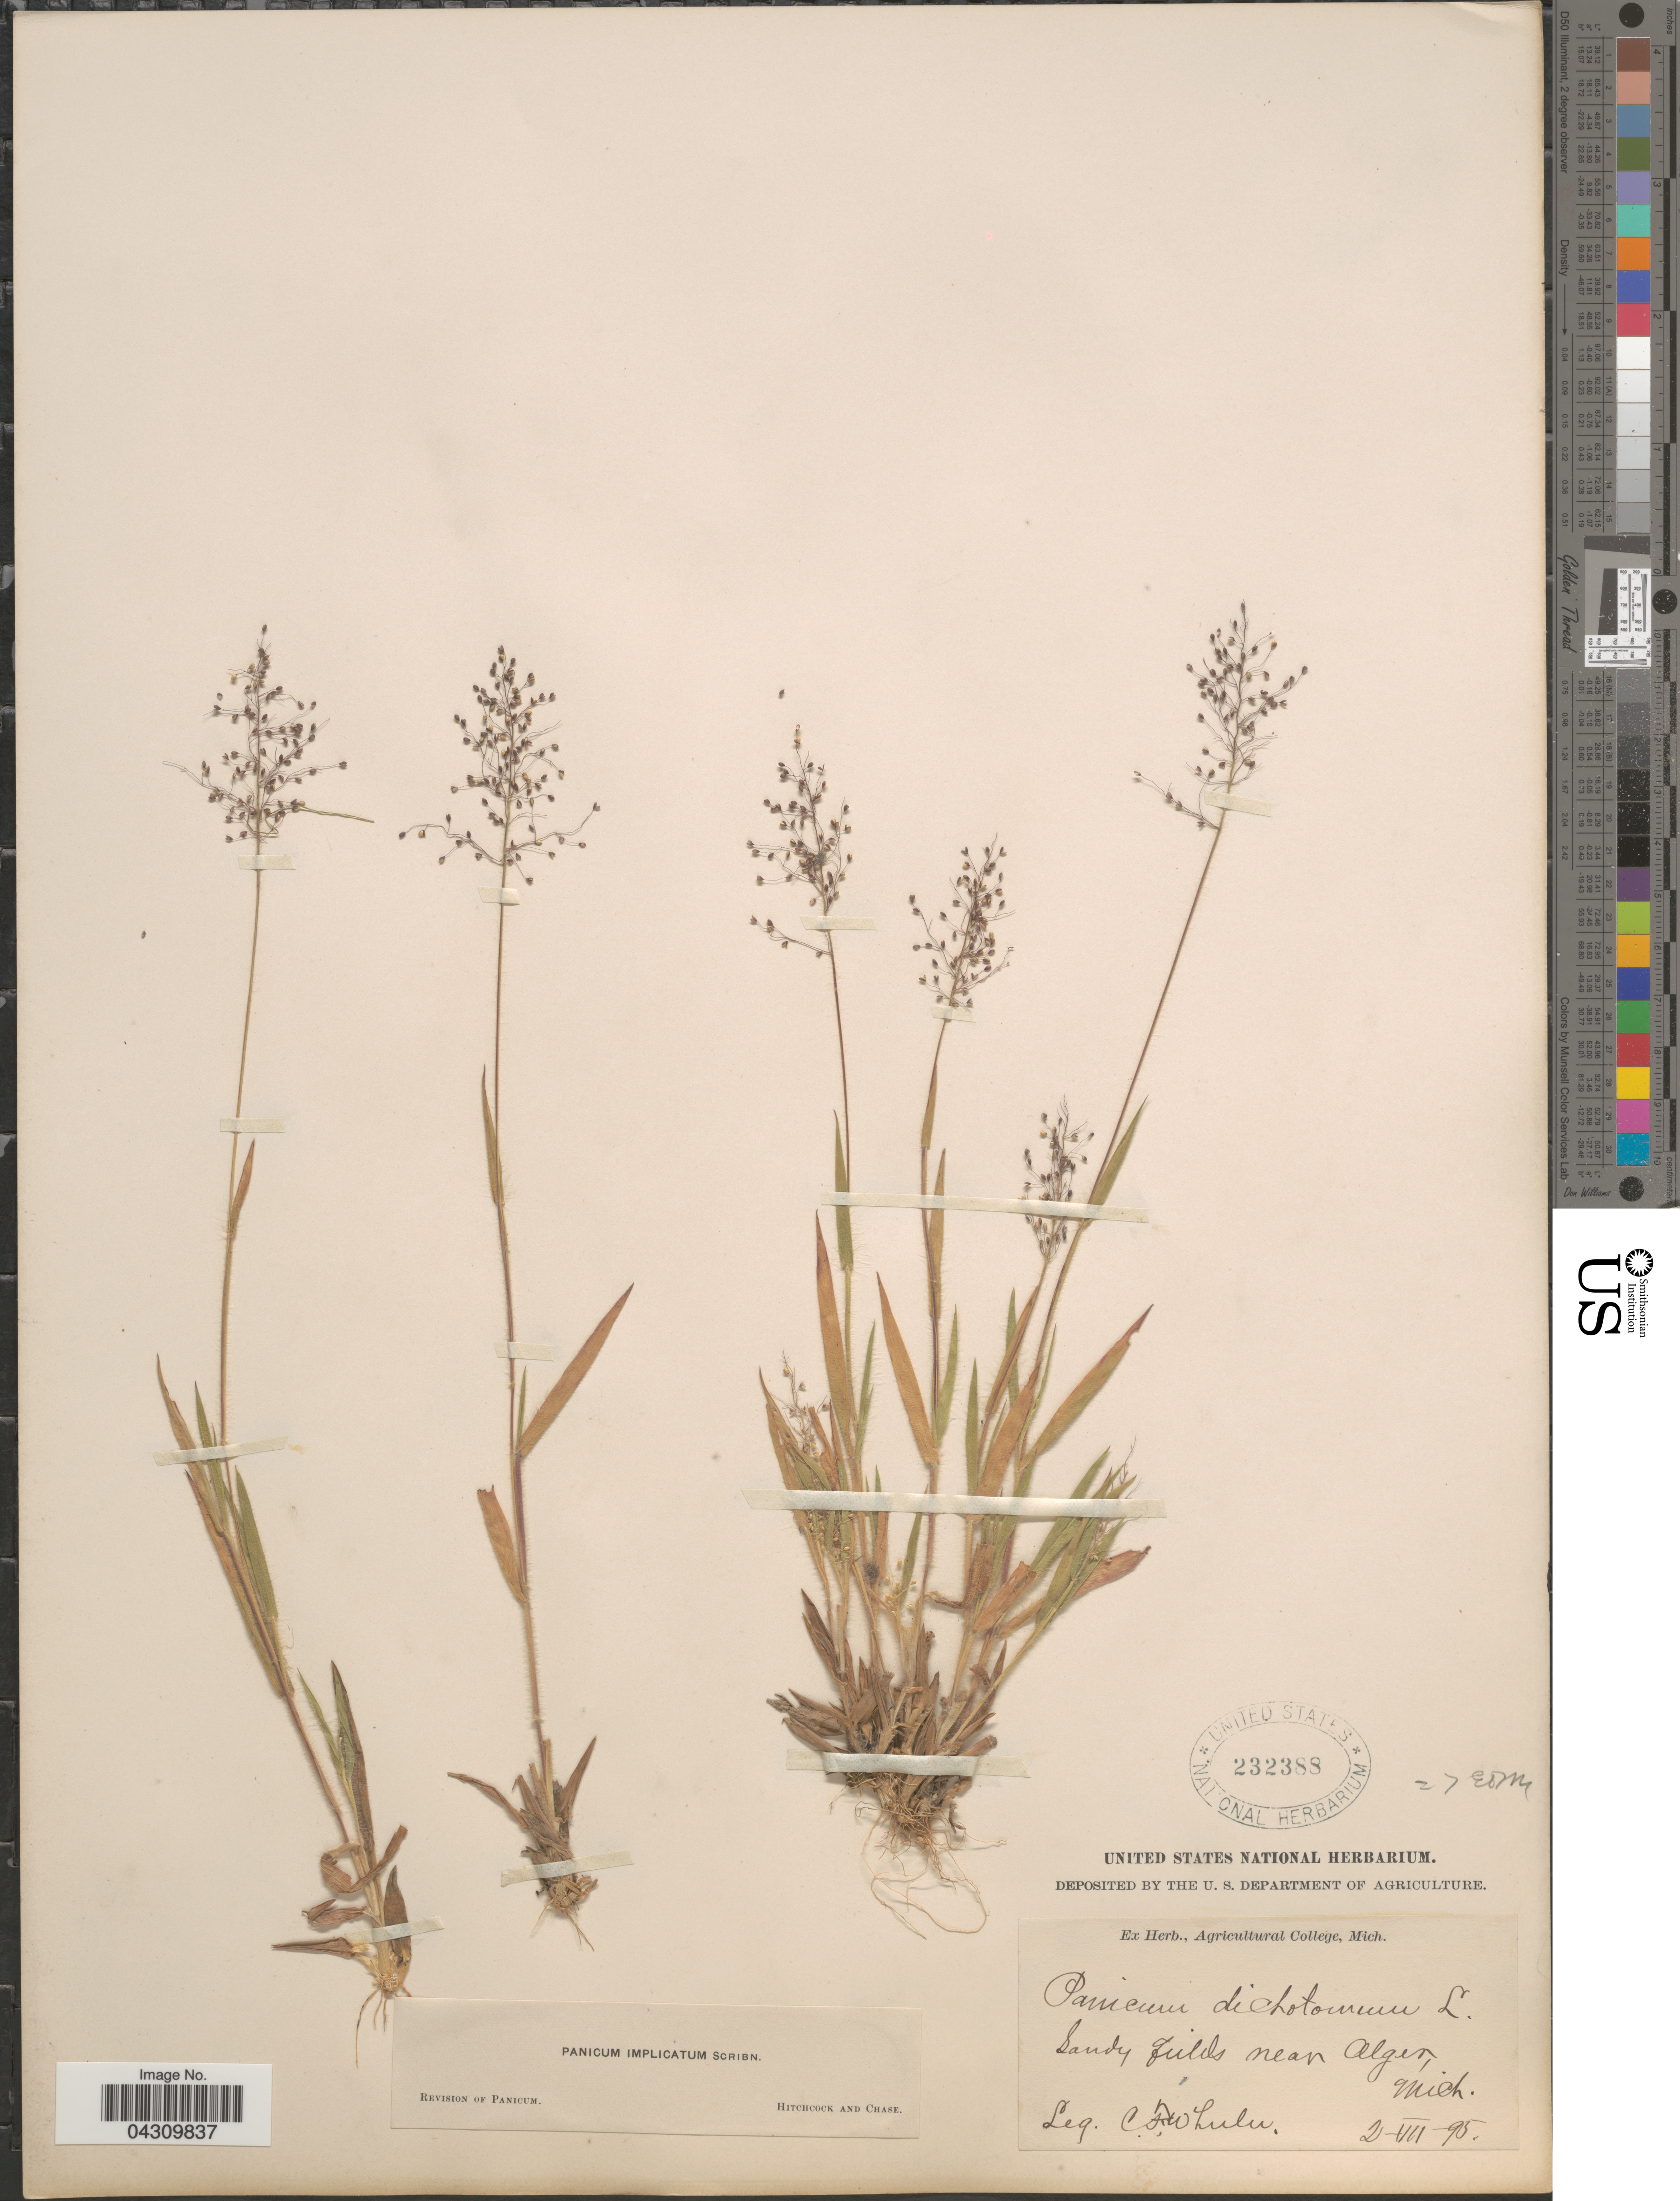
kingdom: Plantae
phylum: Tracheophyta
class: Liliopsida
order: Poales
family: Poaceae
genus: Dichanthelium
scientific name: Dichanthelium acuminatum var. acuminatum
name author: (Sw.) Gould & C.A. Clark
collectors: C. Wheeler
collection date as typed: Transcribed d/m/y: 2/7/95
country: United States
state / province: Michigan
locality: Sandy fields near Alger.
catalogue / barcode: US 232388